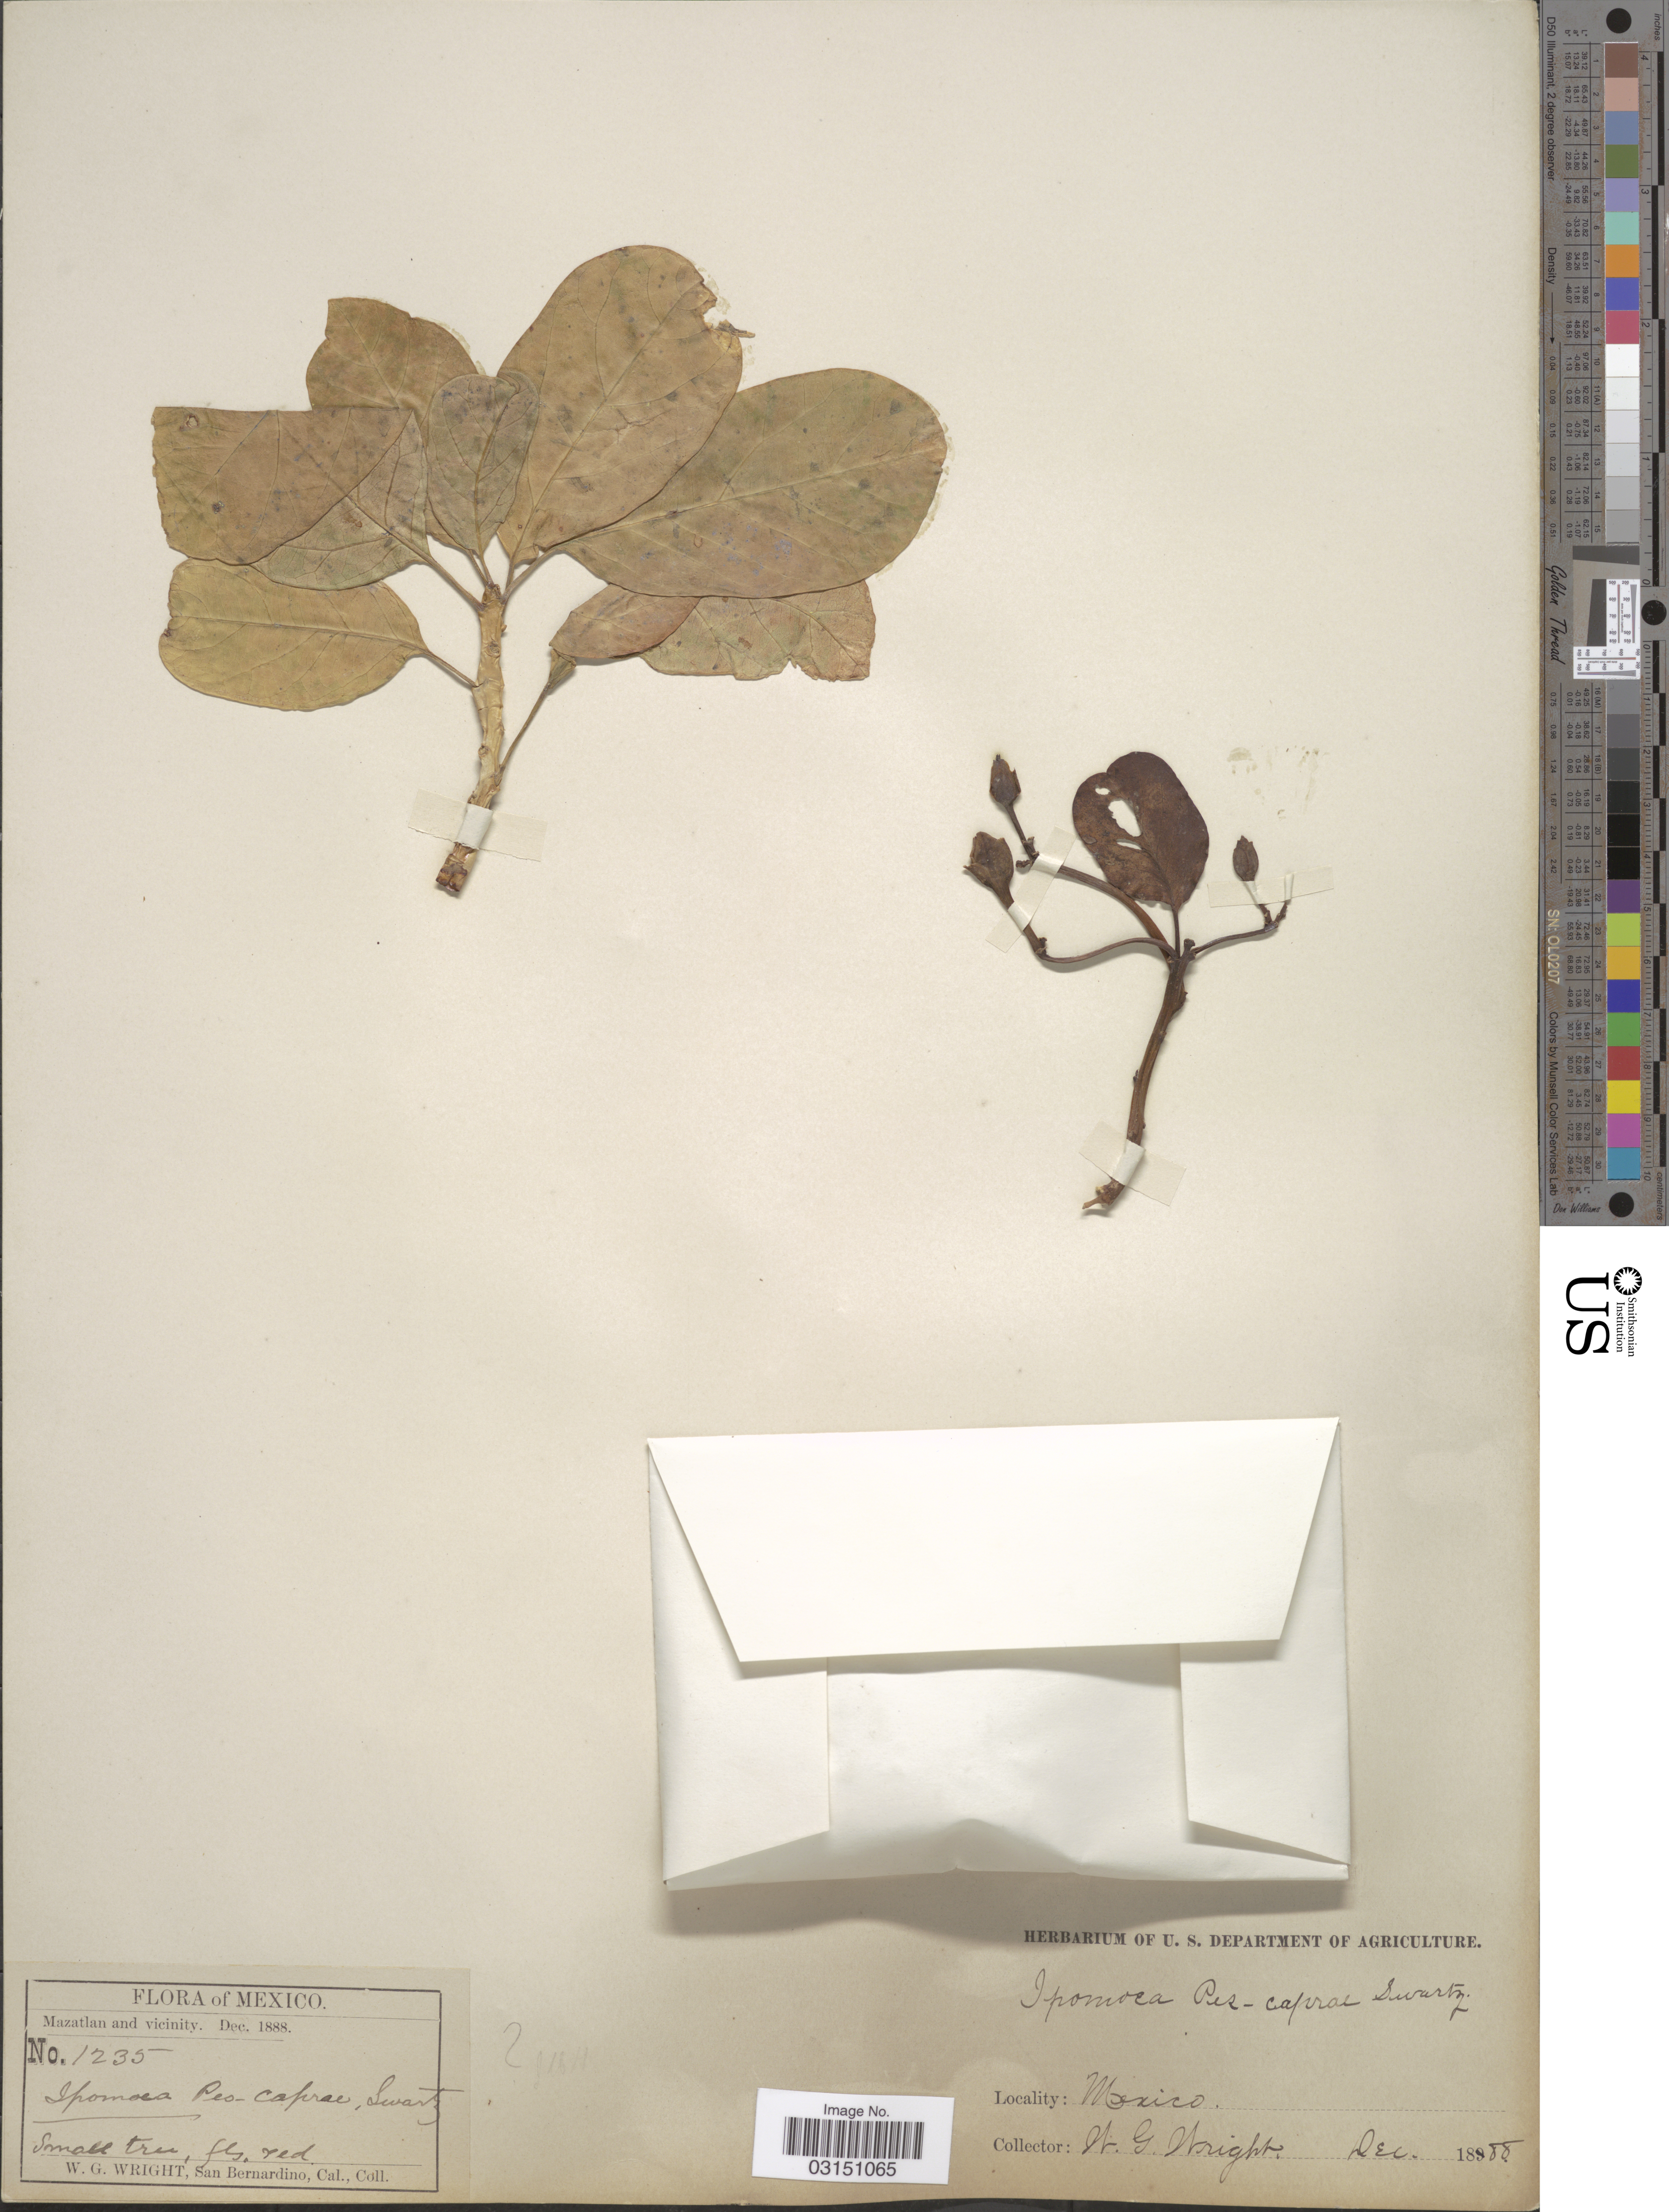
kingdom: Plantae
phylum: Tracheophyta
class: Magnoliopsida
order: Solanales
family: Convolvulaceae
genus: Ipomoea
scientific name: Ipomoea pes-caprae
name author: (L.) R. Br.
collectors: W. G. Wright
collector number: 1235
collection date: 1888-12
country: Mexico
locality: Mazatlan and vicinity.